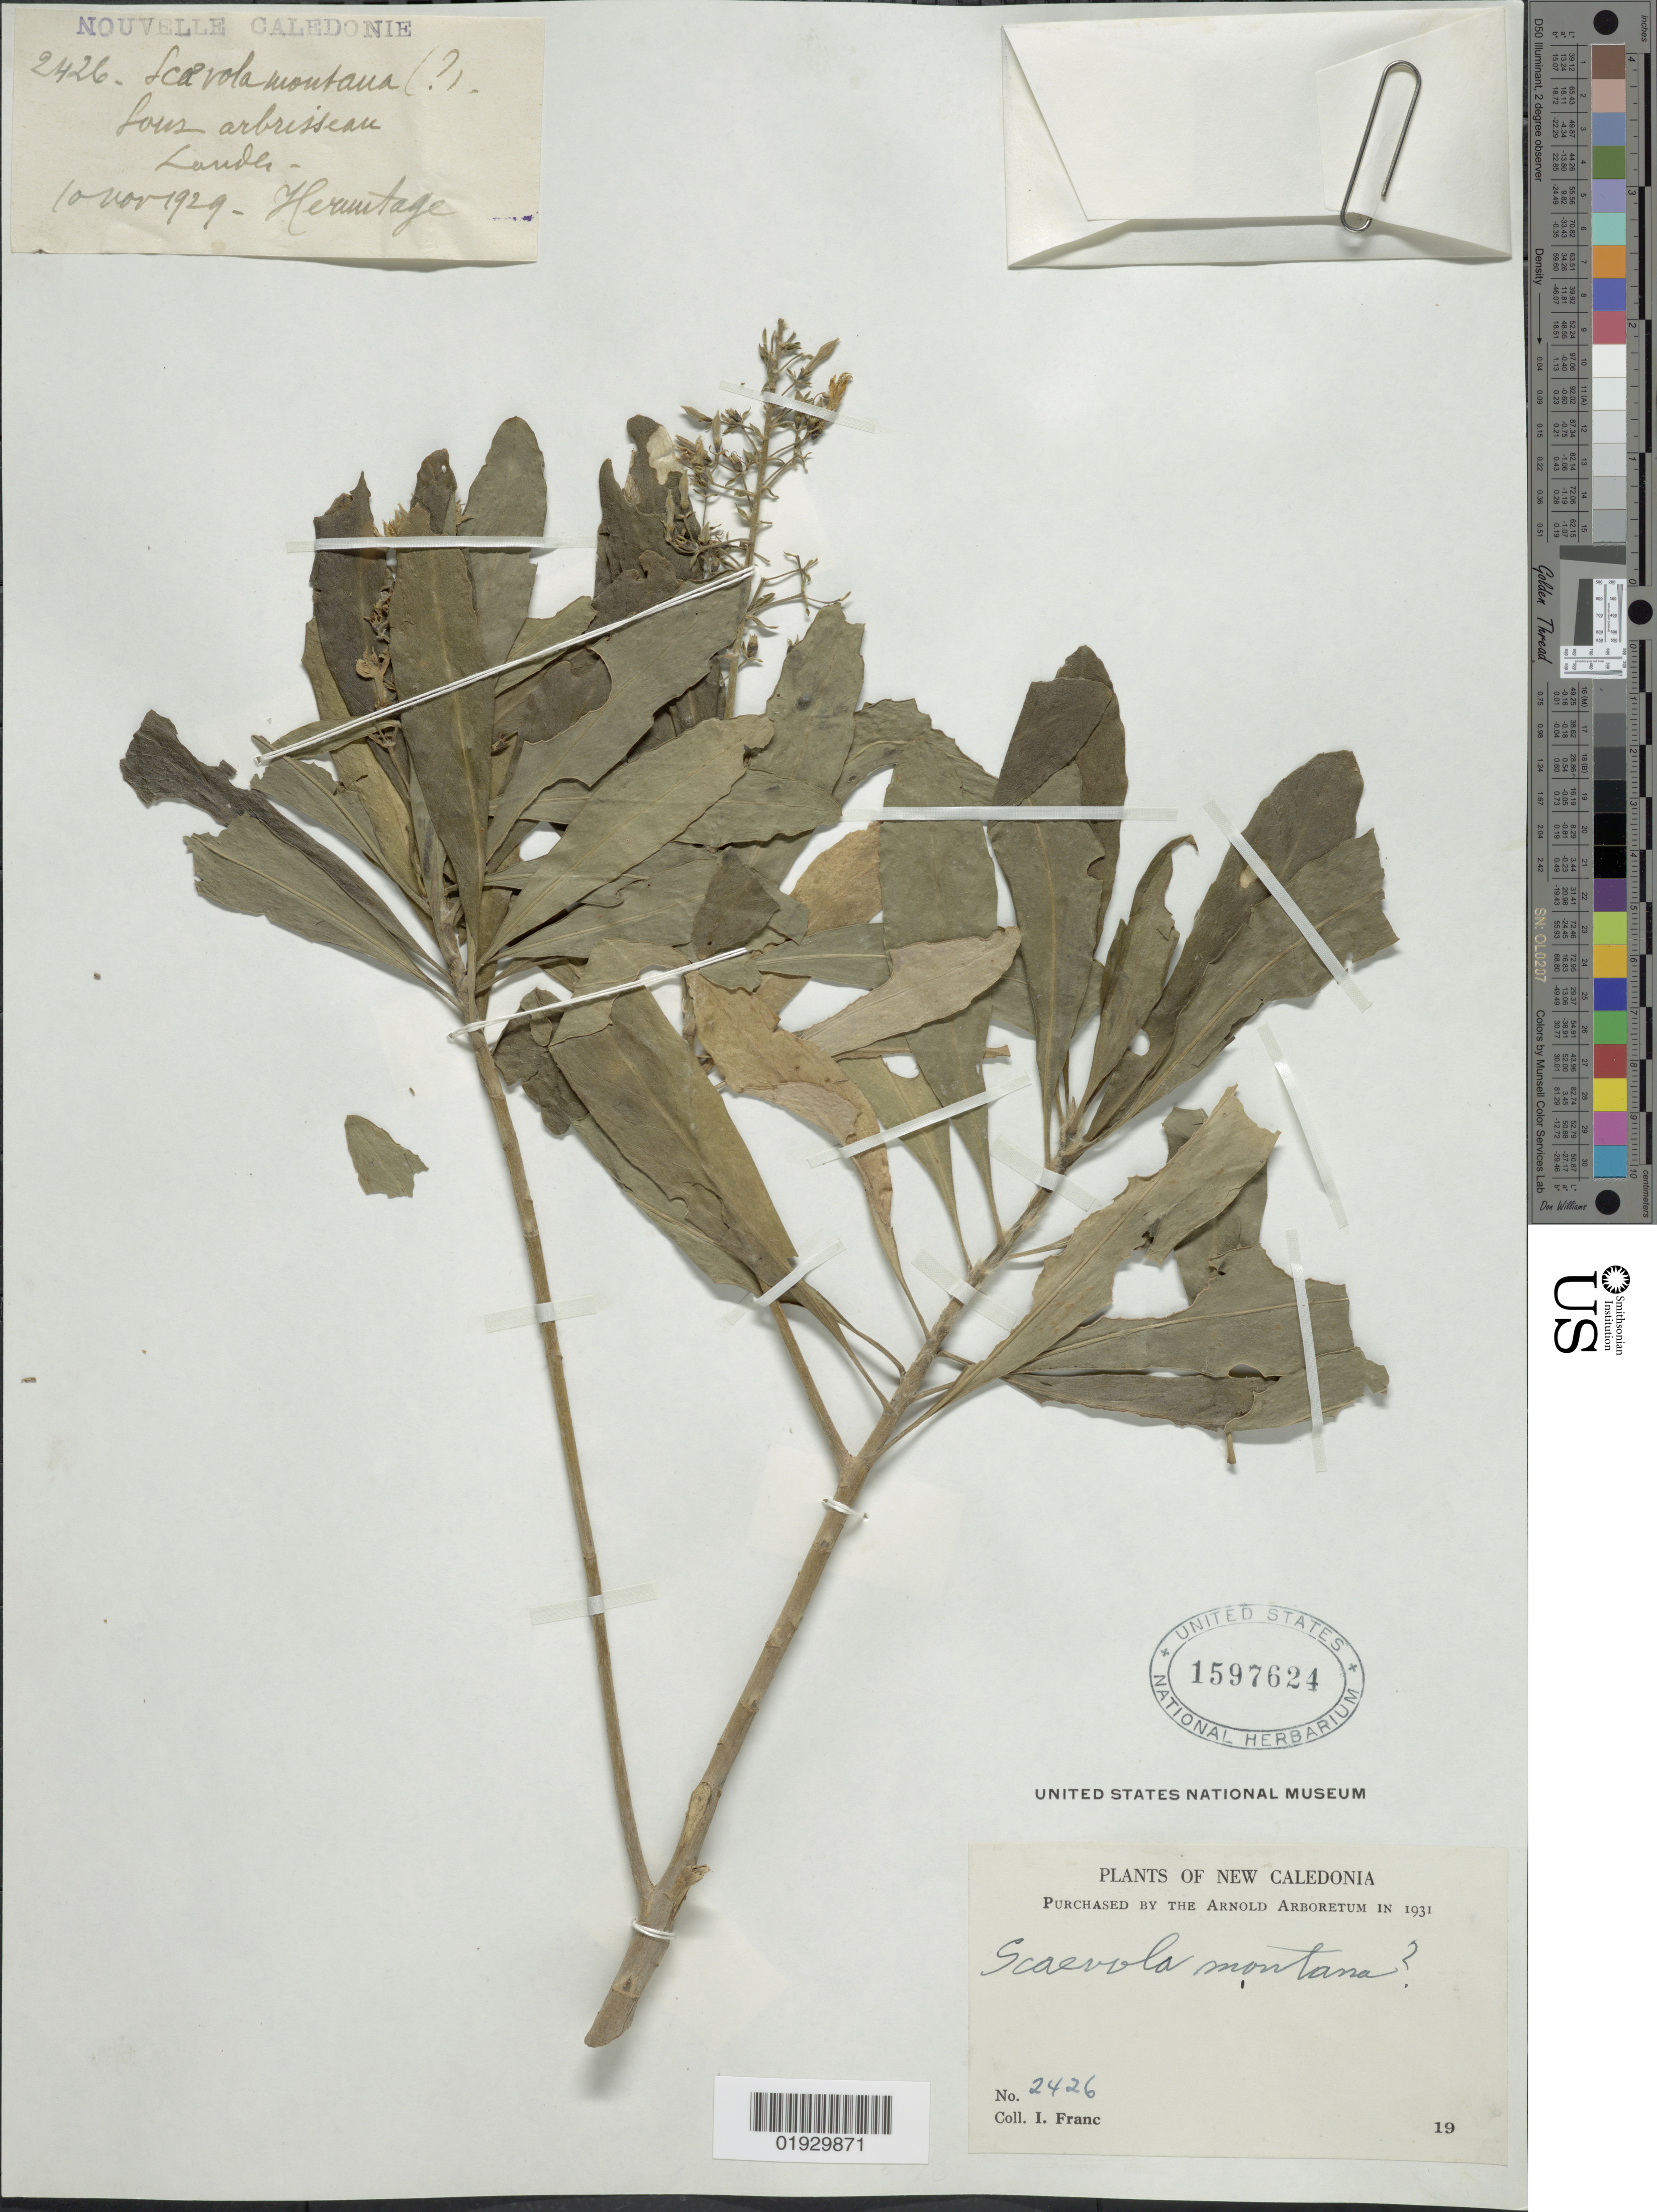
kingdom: Plantae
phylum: Tracheophyta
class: Magnoliopsida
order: Asterales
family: Goodeniaceae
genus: Scaevola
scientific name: Scaevola montana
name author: Labill.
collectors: I. Franc & Hermitage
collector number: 2426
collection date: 1929-11-10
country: New Caledonia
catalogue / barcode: US 1597624